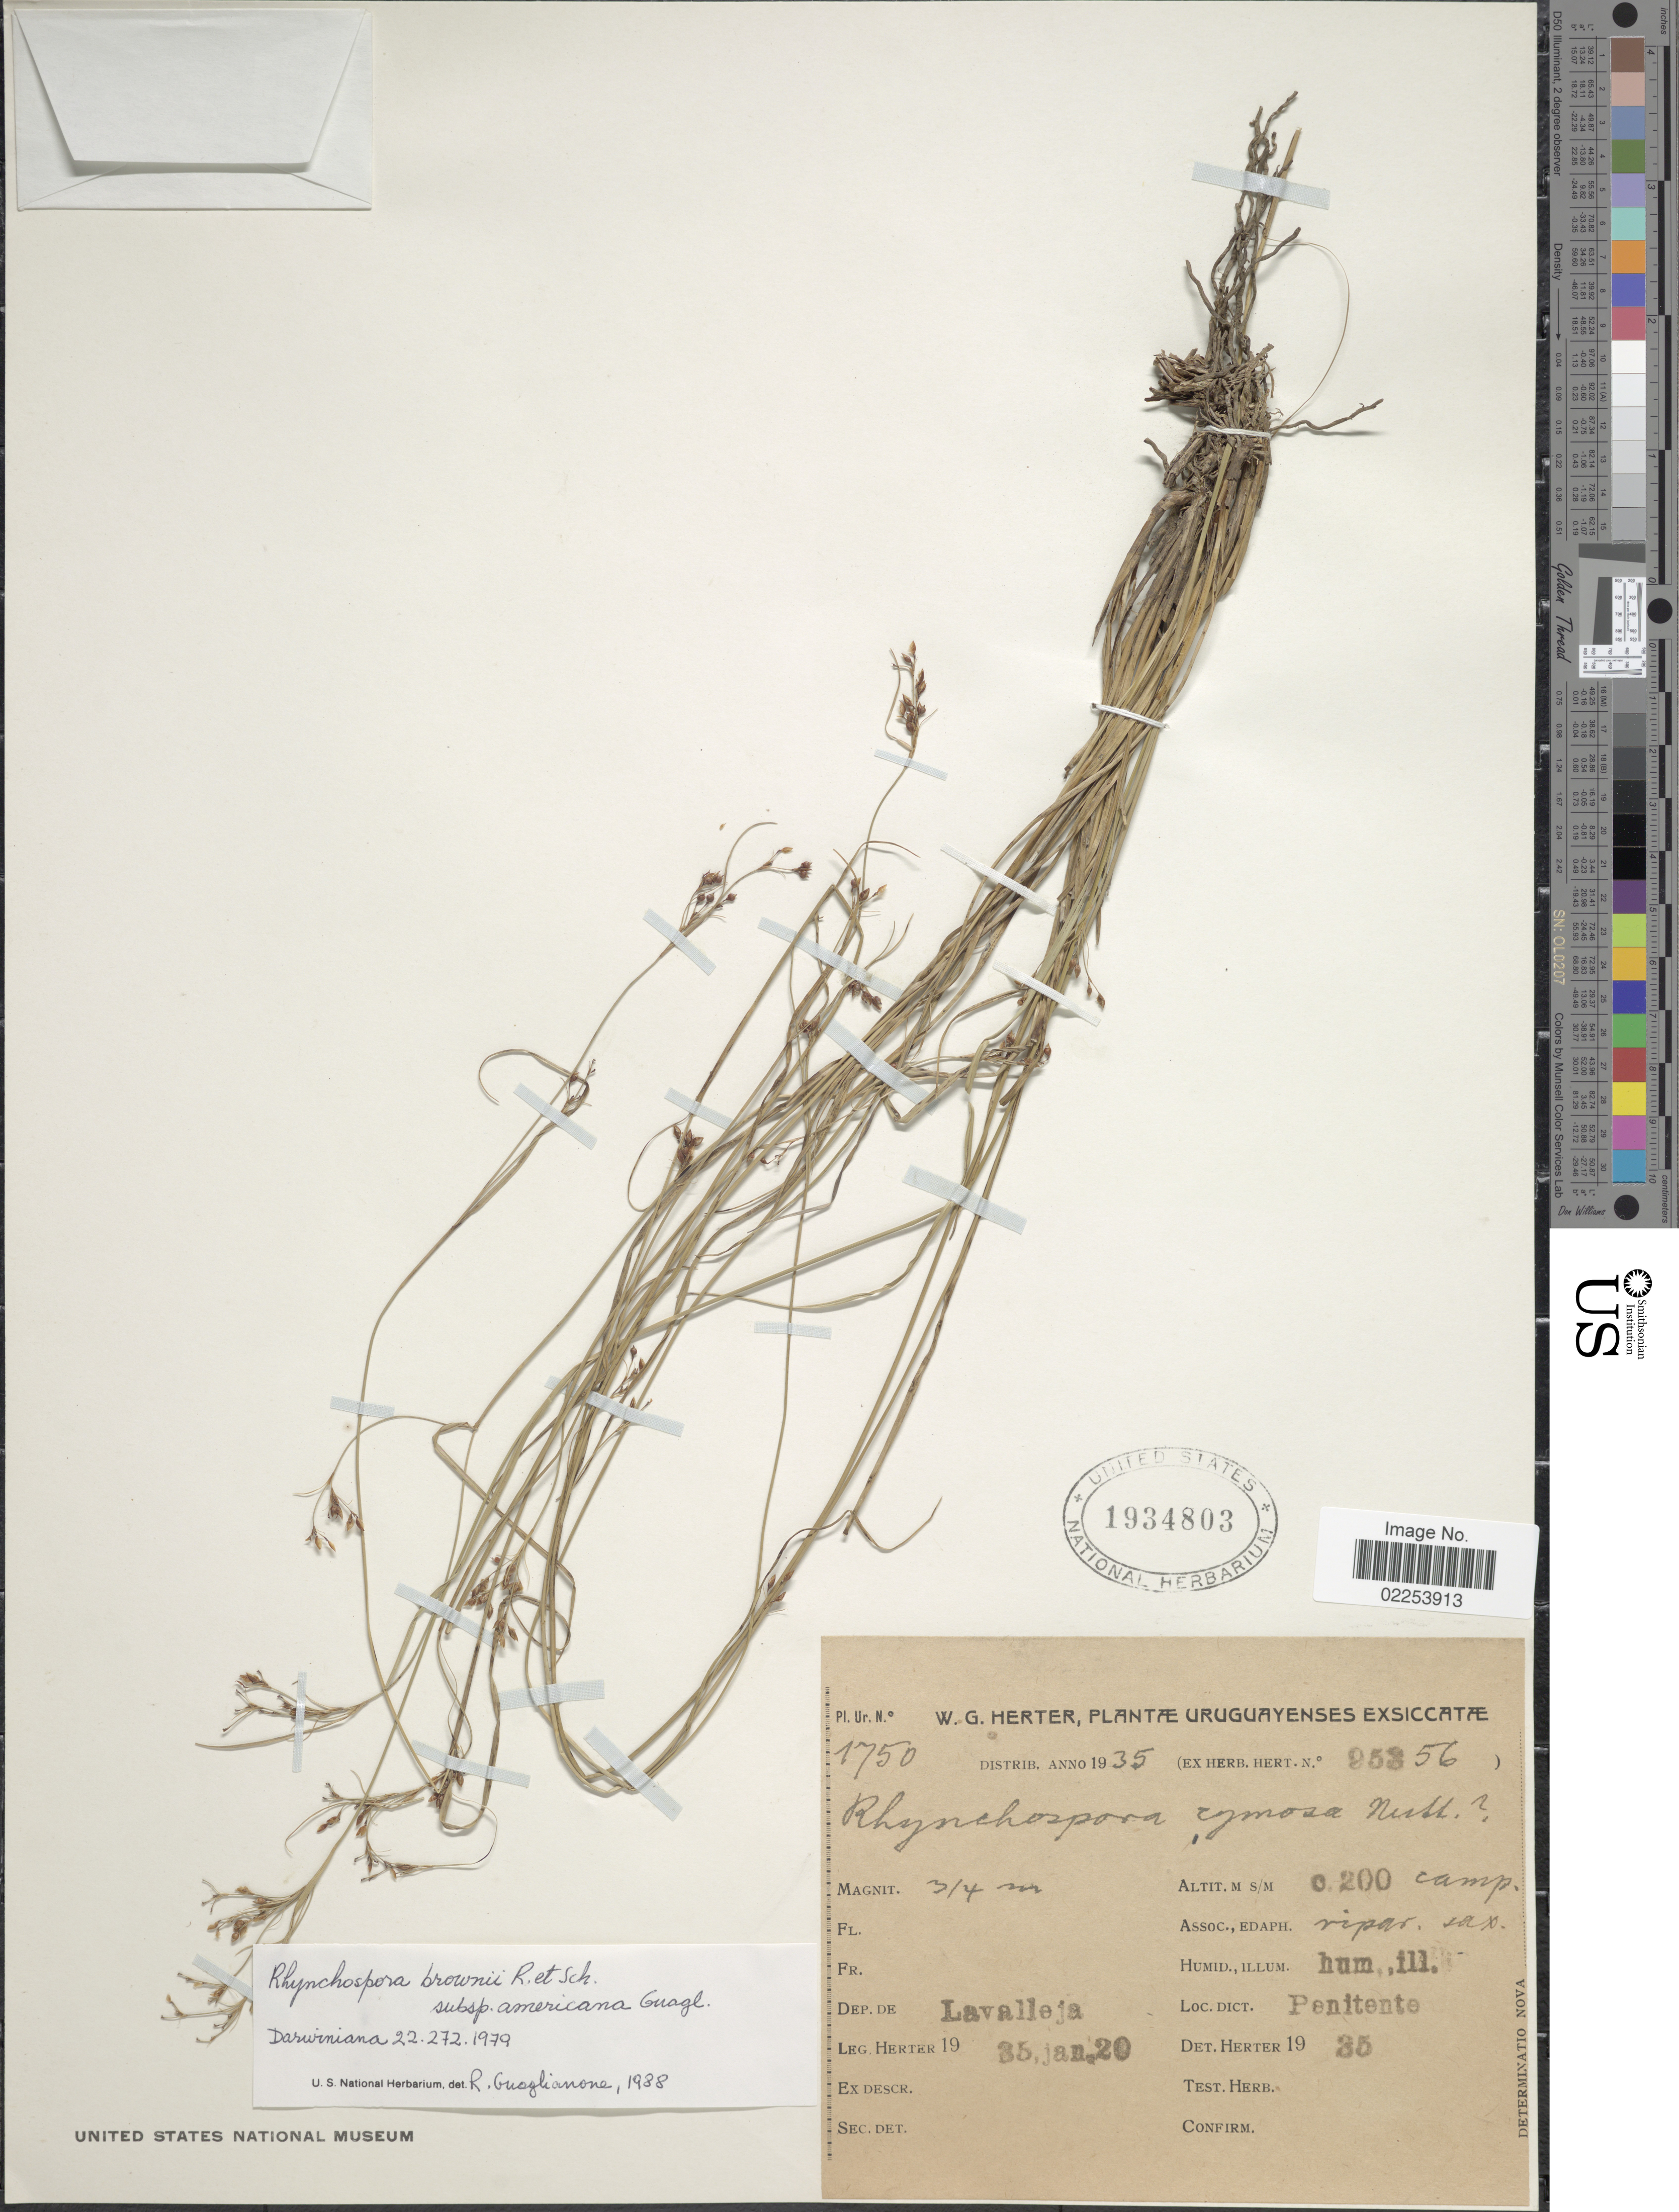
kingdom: Plantae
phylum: Tracheophyta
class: Liliopsida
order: Poales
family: Cyperaceae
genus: Rhynchospora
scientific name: Rhynchospora brownii subsp. americana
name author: Guagl.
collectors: W. G. Herter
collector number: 1750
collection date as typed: Transcribed d/m/y: 20/1/35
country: Uruguay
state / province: Lavalleja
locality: Penitente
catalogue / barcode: US 1934803